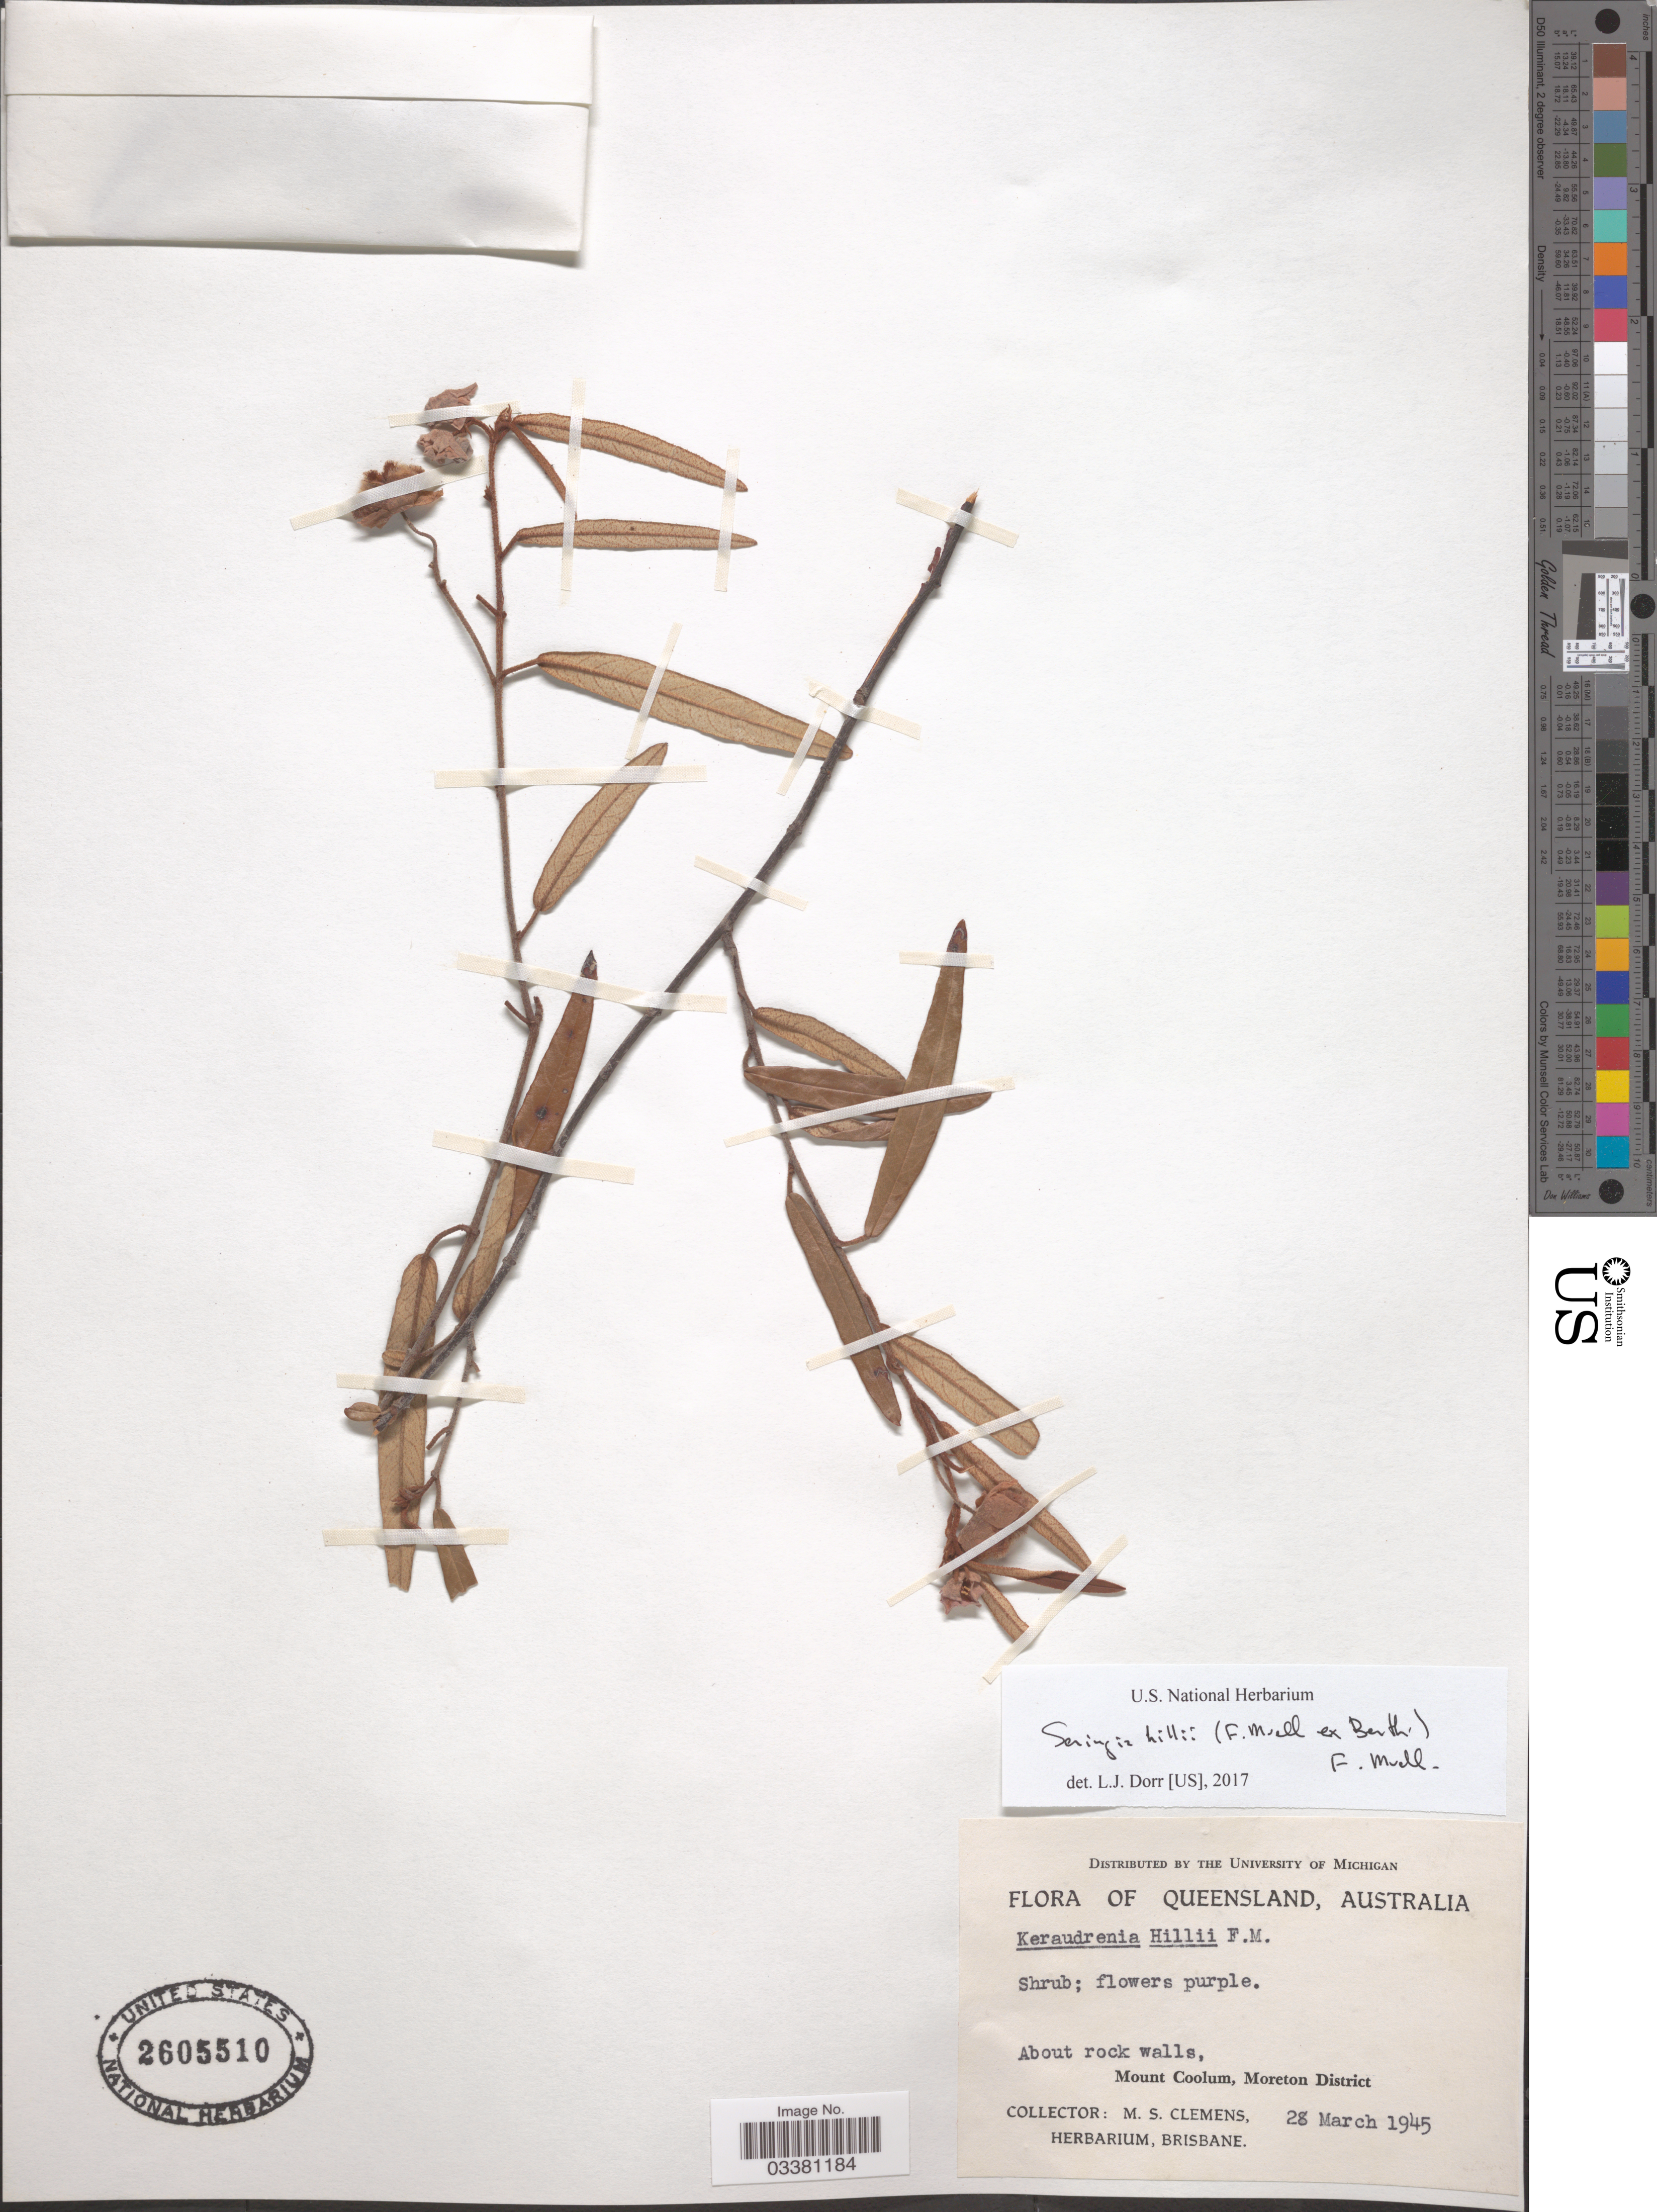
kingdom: Plantae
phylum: Tracheophyta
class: Magnoliopsida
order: Malvales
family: Malvaceae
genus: Seringia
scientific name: Seringia hillii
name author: F. Muell.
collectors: M. S. Clemens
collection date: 1945-03-28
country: Australia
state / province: Queensland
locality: Mount Coolum, Moreton District.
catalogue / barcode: US 2605510